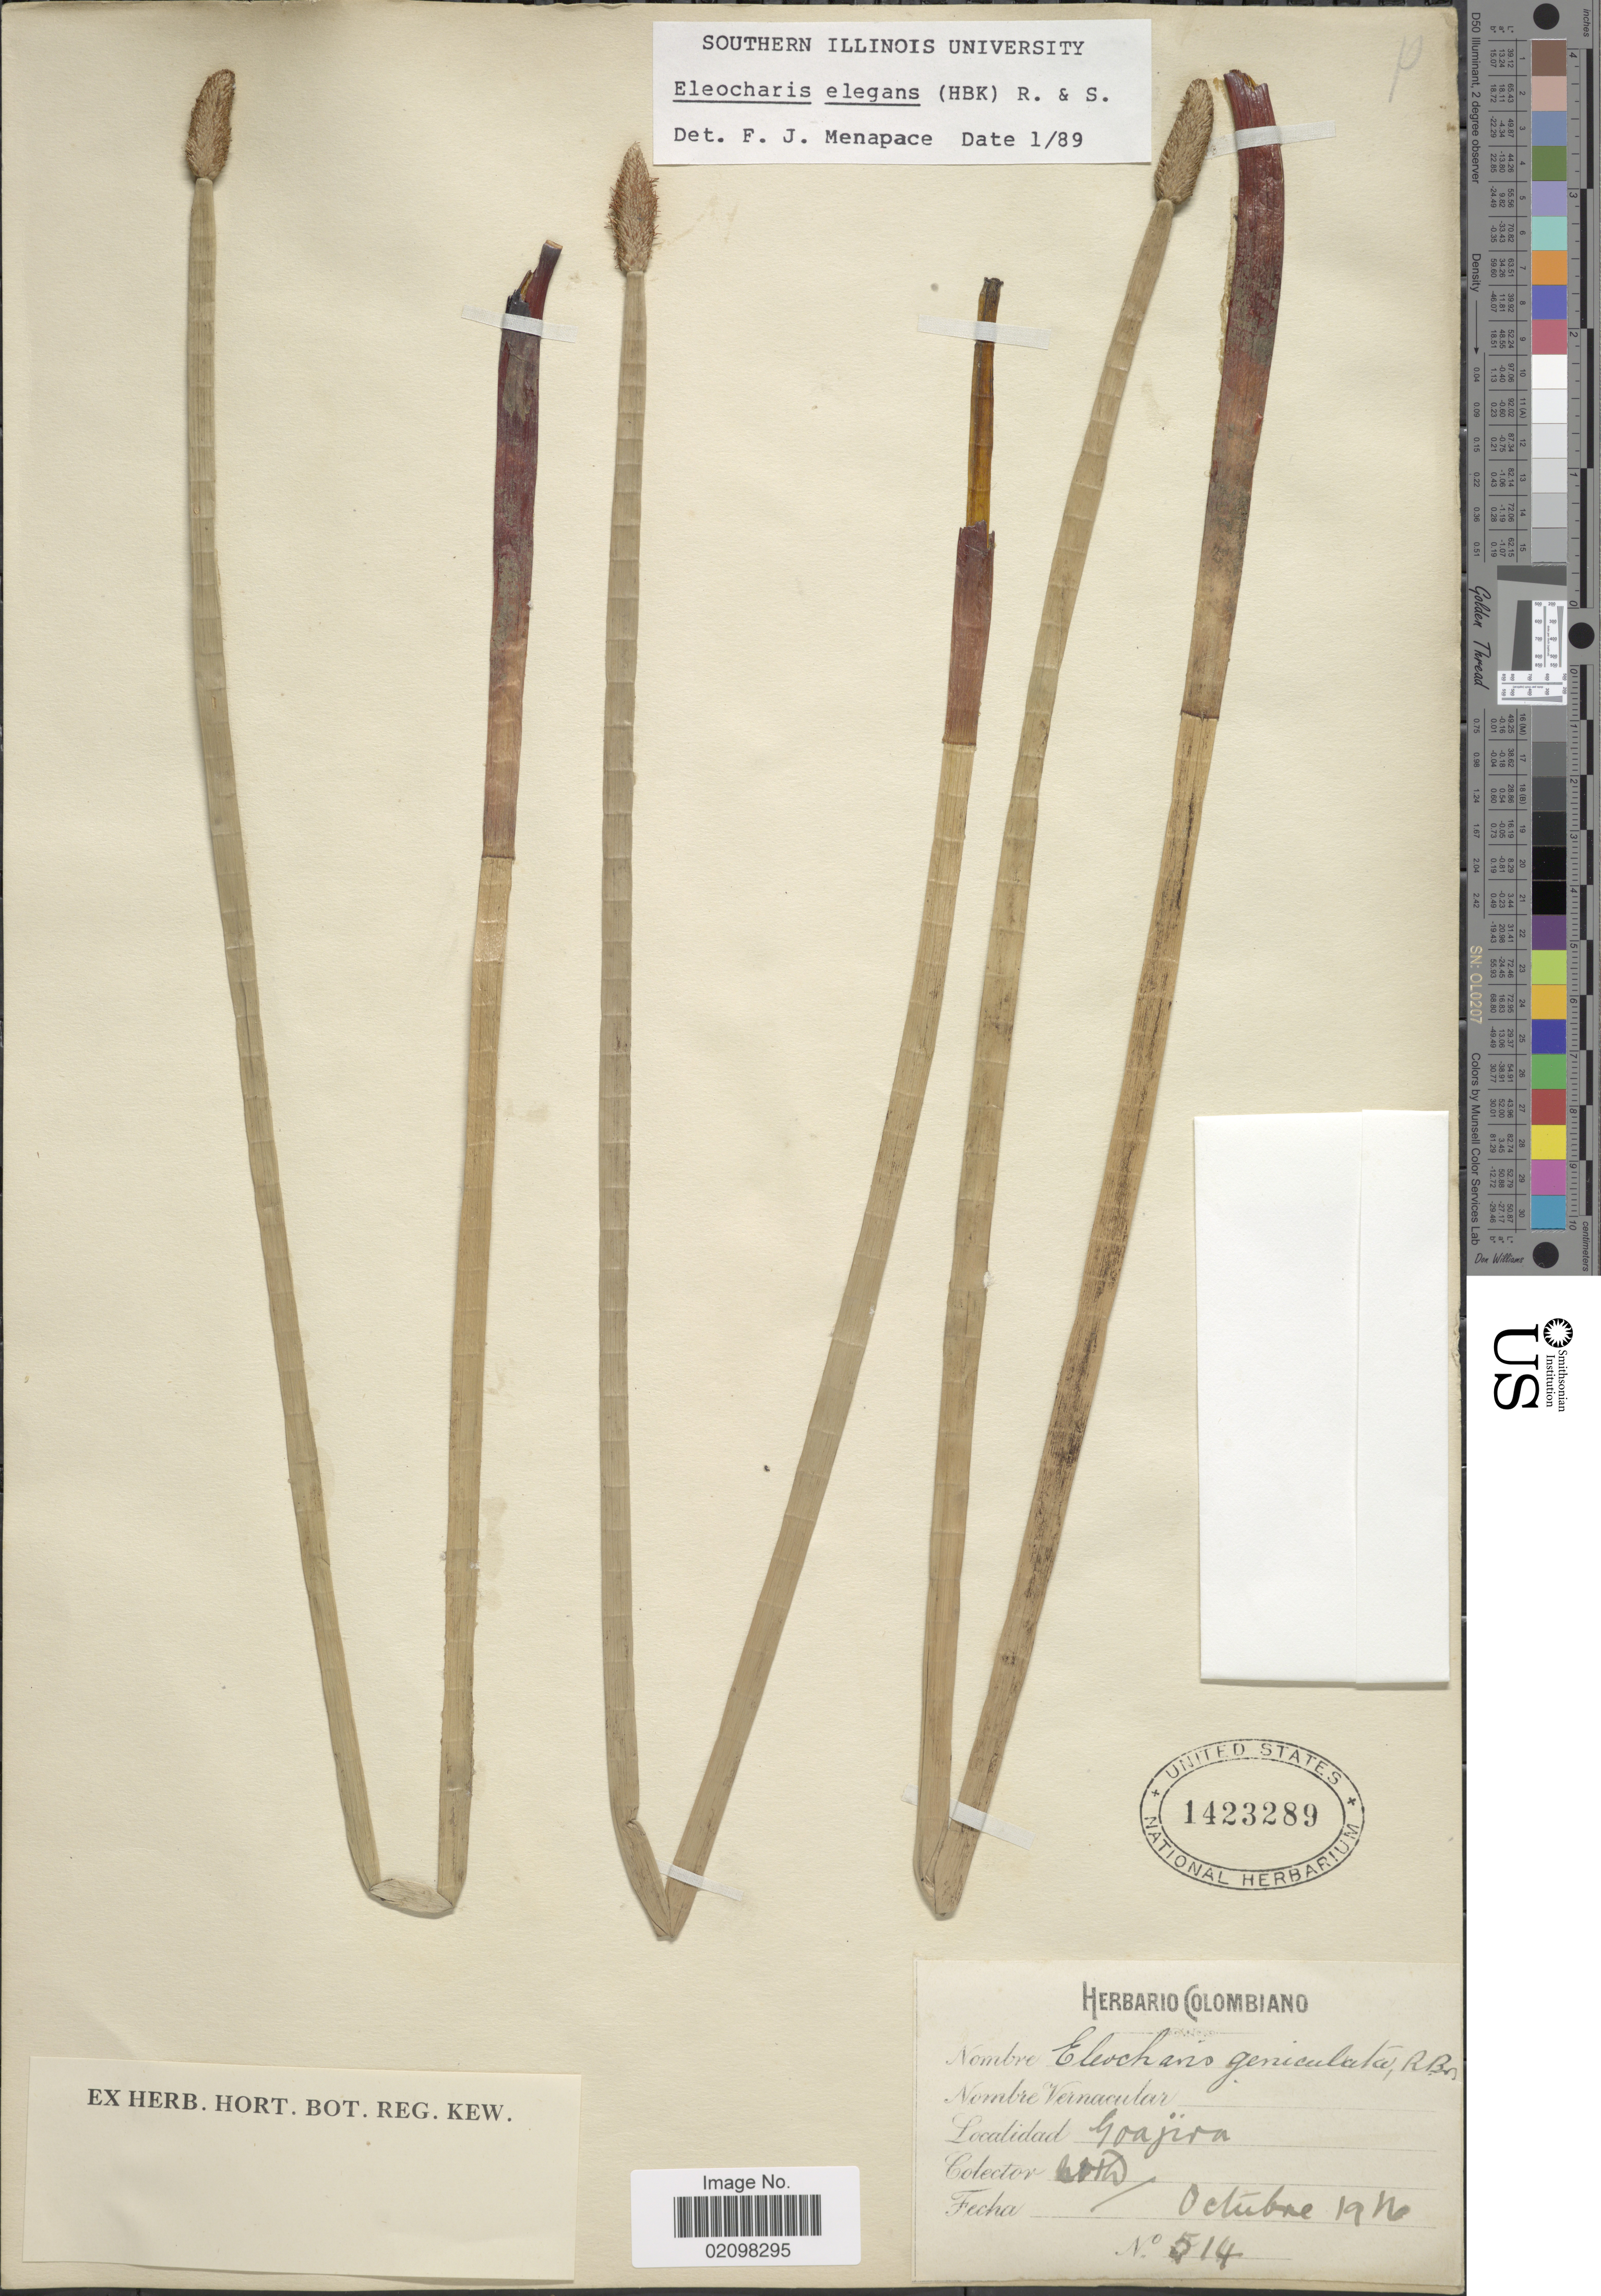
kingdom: Plantae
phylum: Tracheophyta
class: Liliopsida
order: Poales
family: Cyperaceae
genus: Eleocharis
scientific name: Eleocharis elegans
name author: (Kunth) Roem. & Schult.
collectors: M. T. Dawe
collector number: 514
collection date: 1916-10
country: Colombia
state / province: La Guajira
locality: Goajira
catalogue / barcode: US 1423289